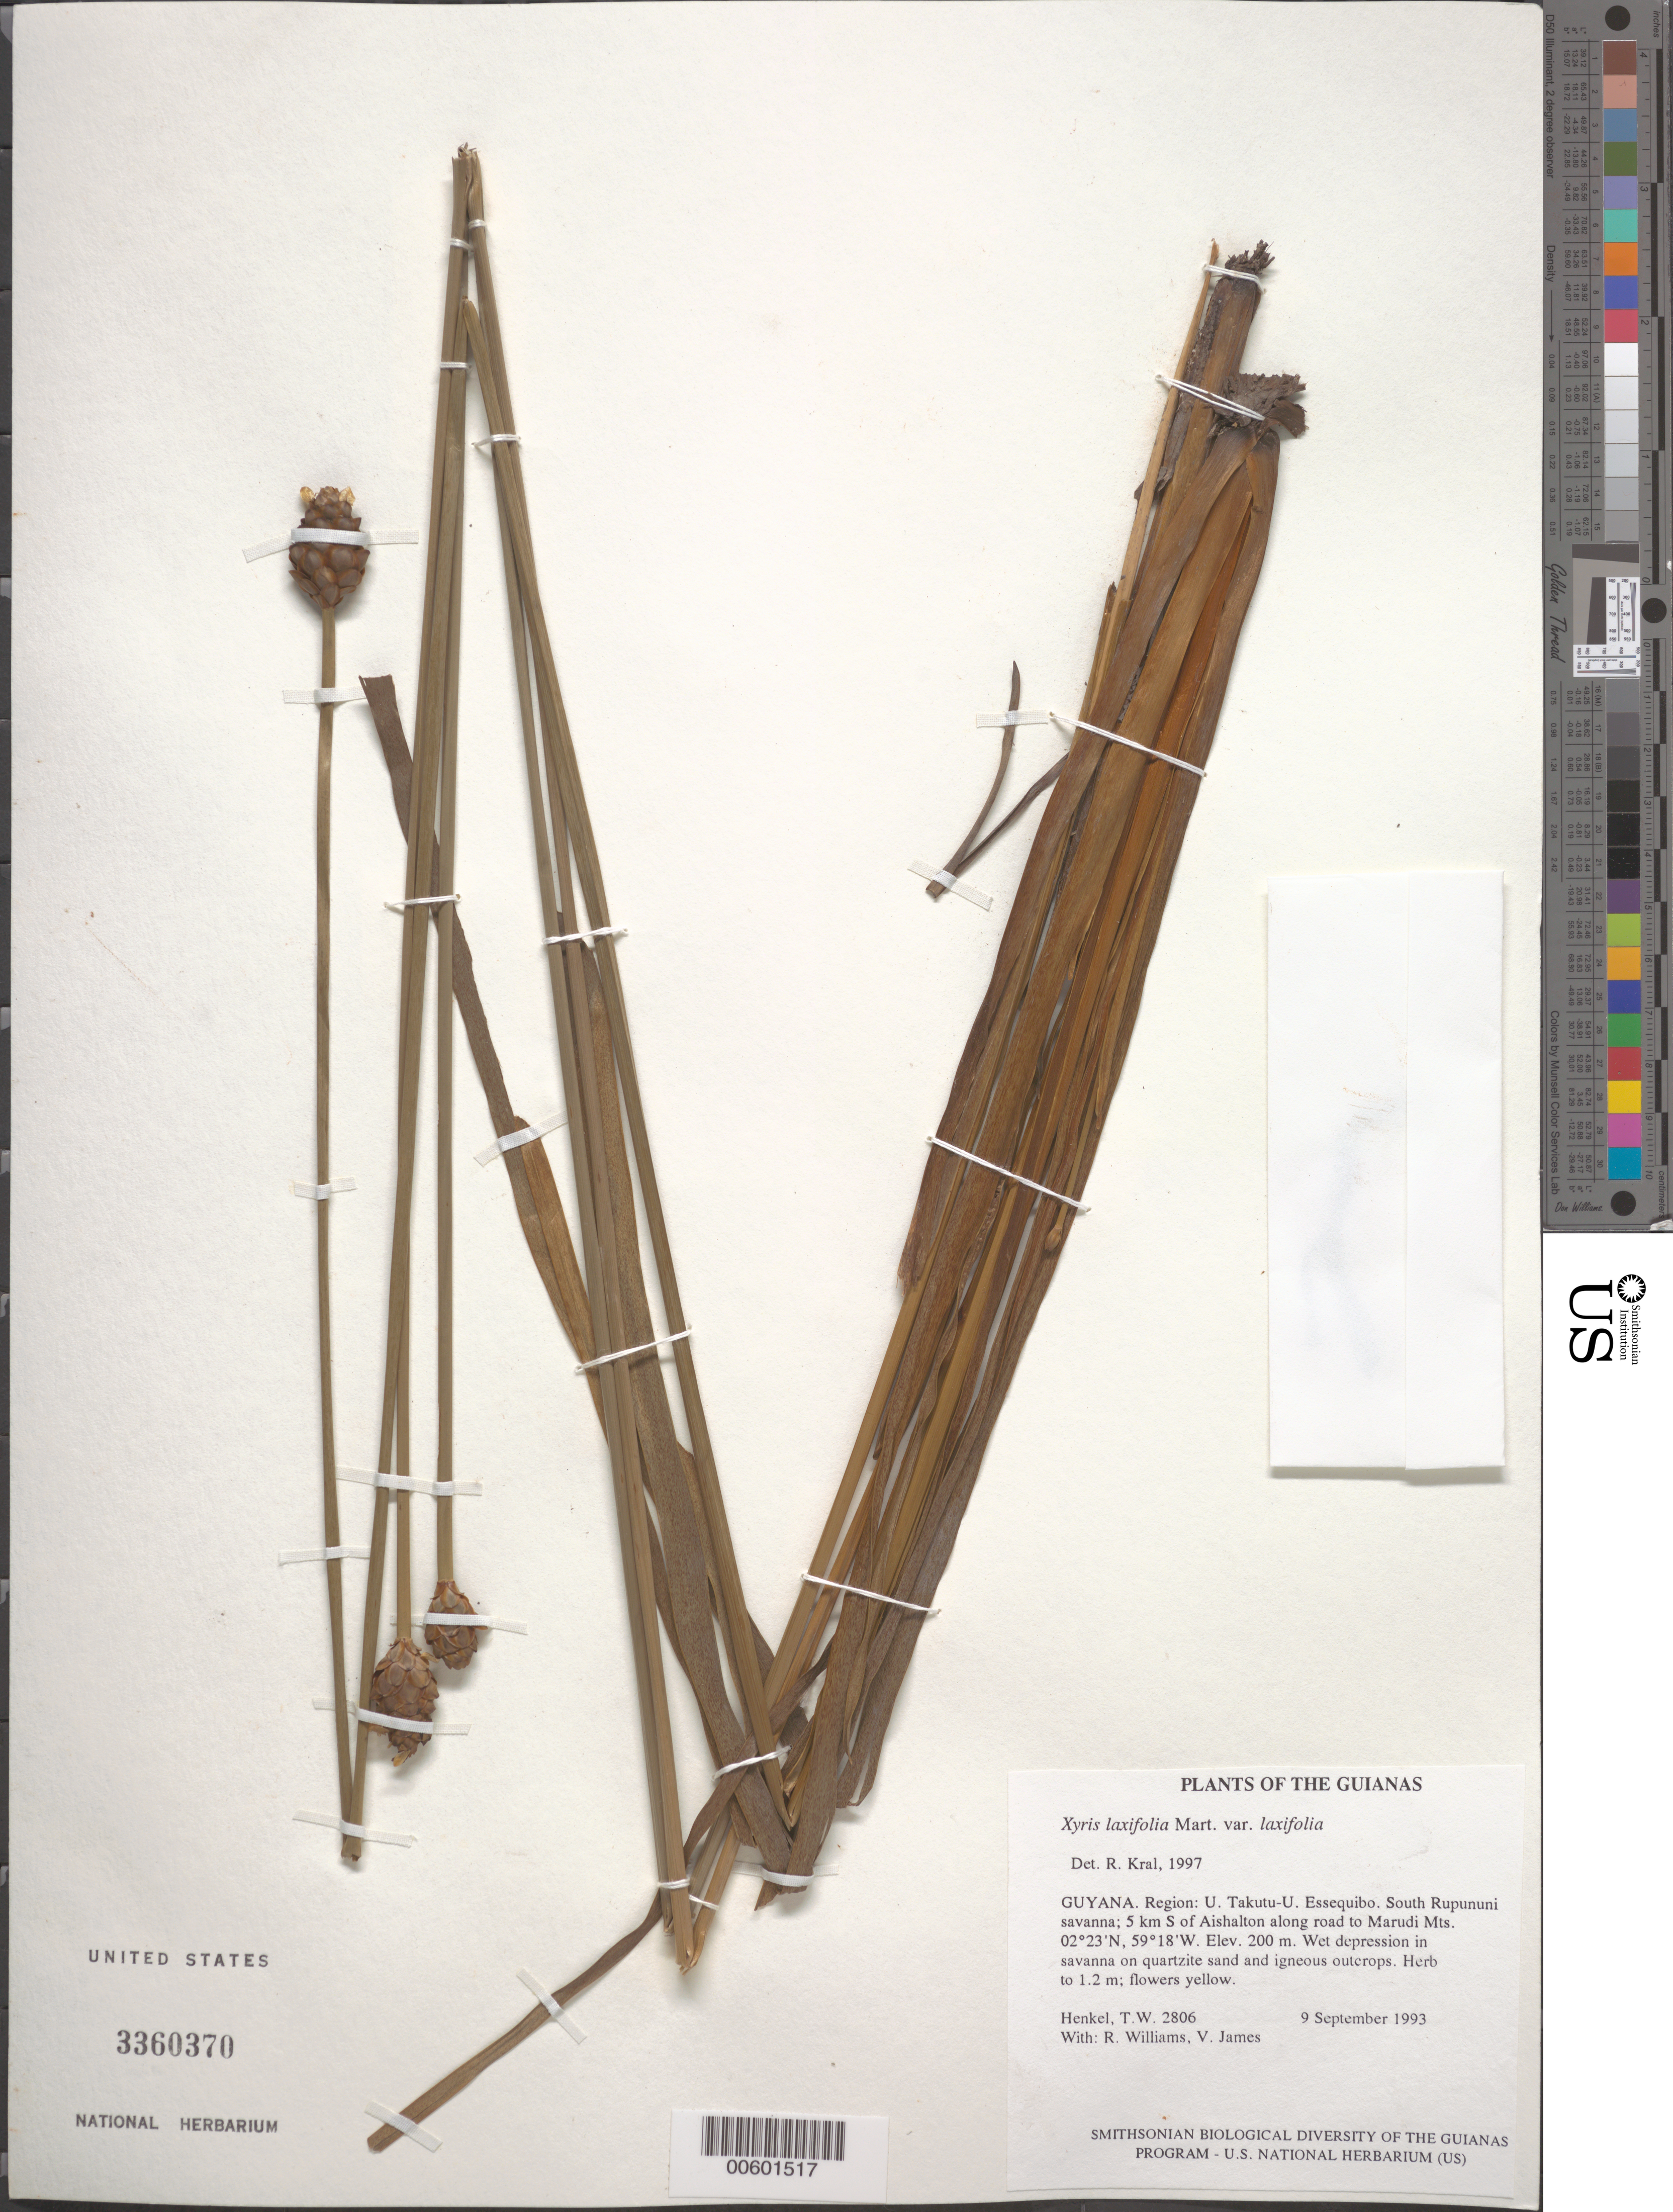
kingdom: Plantae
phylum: Tracheophyta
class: Liliopsida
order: Poales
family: Xyridaceae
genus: Xyris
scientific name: Xyris laxifolia var. laxifolia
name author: Mart.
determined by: Kral, Robert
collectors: T. Henkel, R. Williams & V. James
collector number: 2806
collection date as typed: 9 September 1993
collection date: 1993-09-09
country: Guyana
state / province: U. Takutu-U. Essequibo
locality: South Rupununi savanna; 5 km S of Aishalton along road to Marudi Mts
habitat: Wet depression in savanna on quartzite sand and igneous outcrops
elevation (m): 200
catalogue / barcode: US 3360370